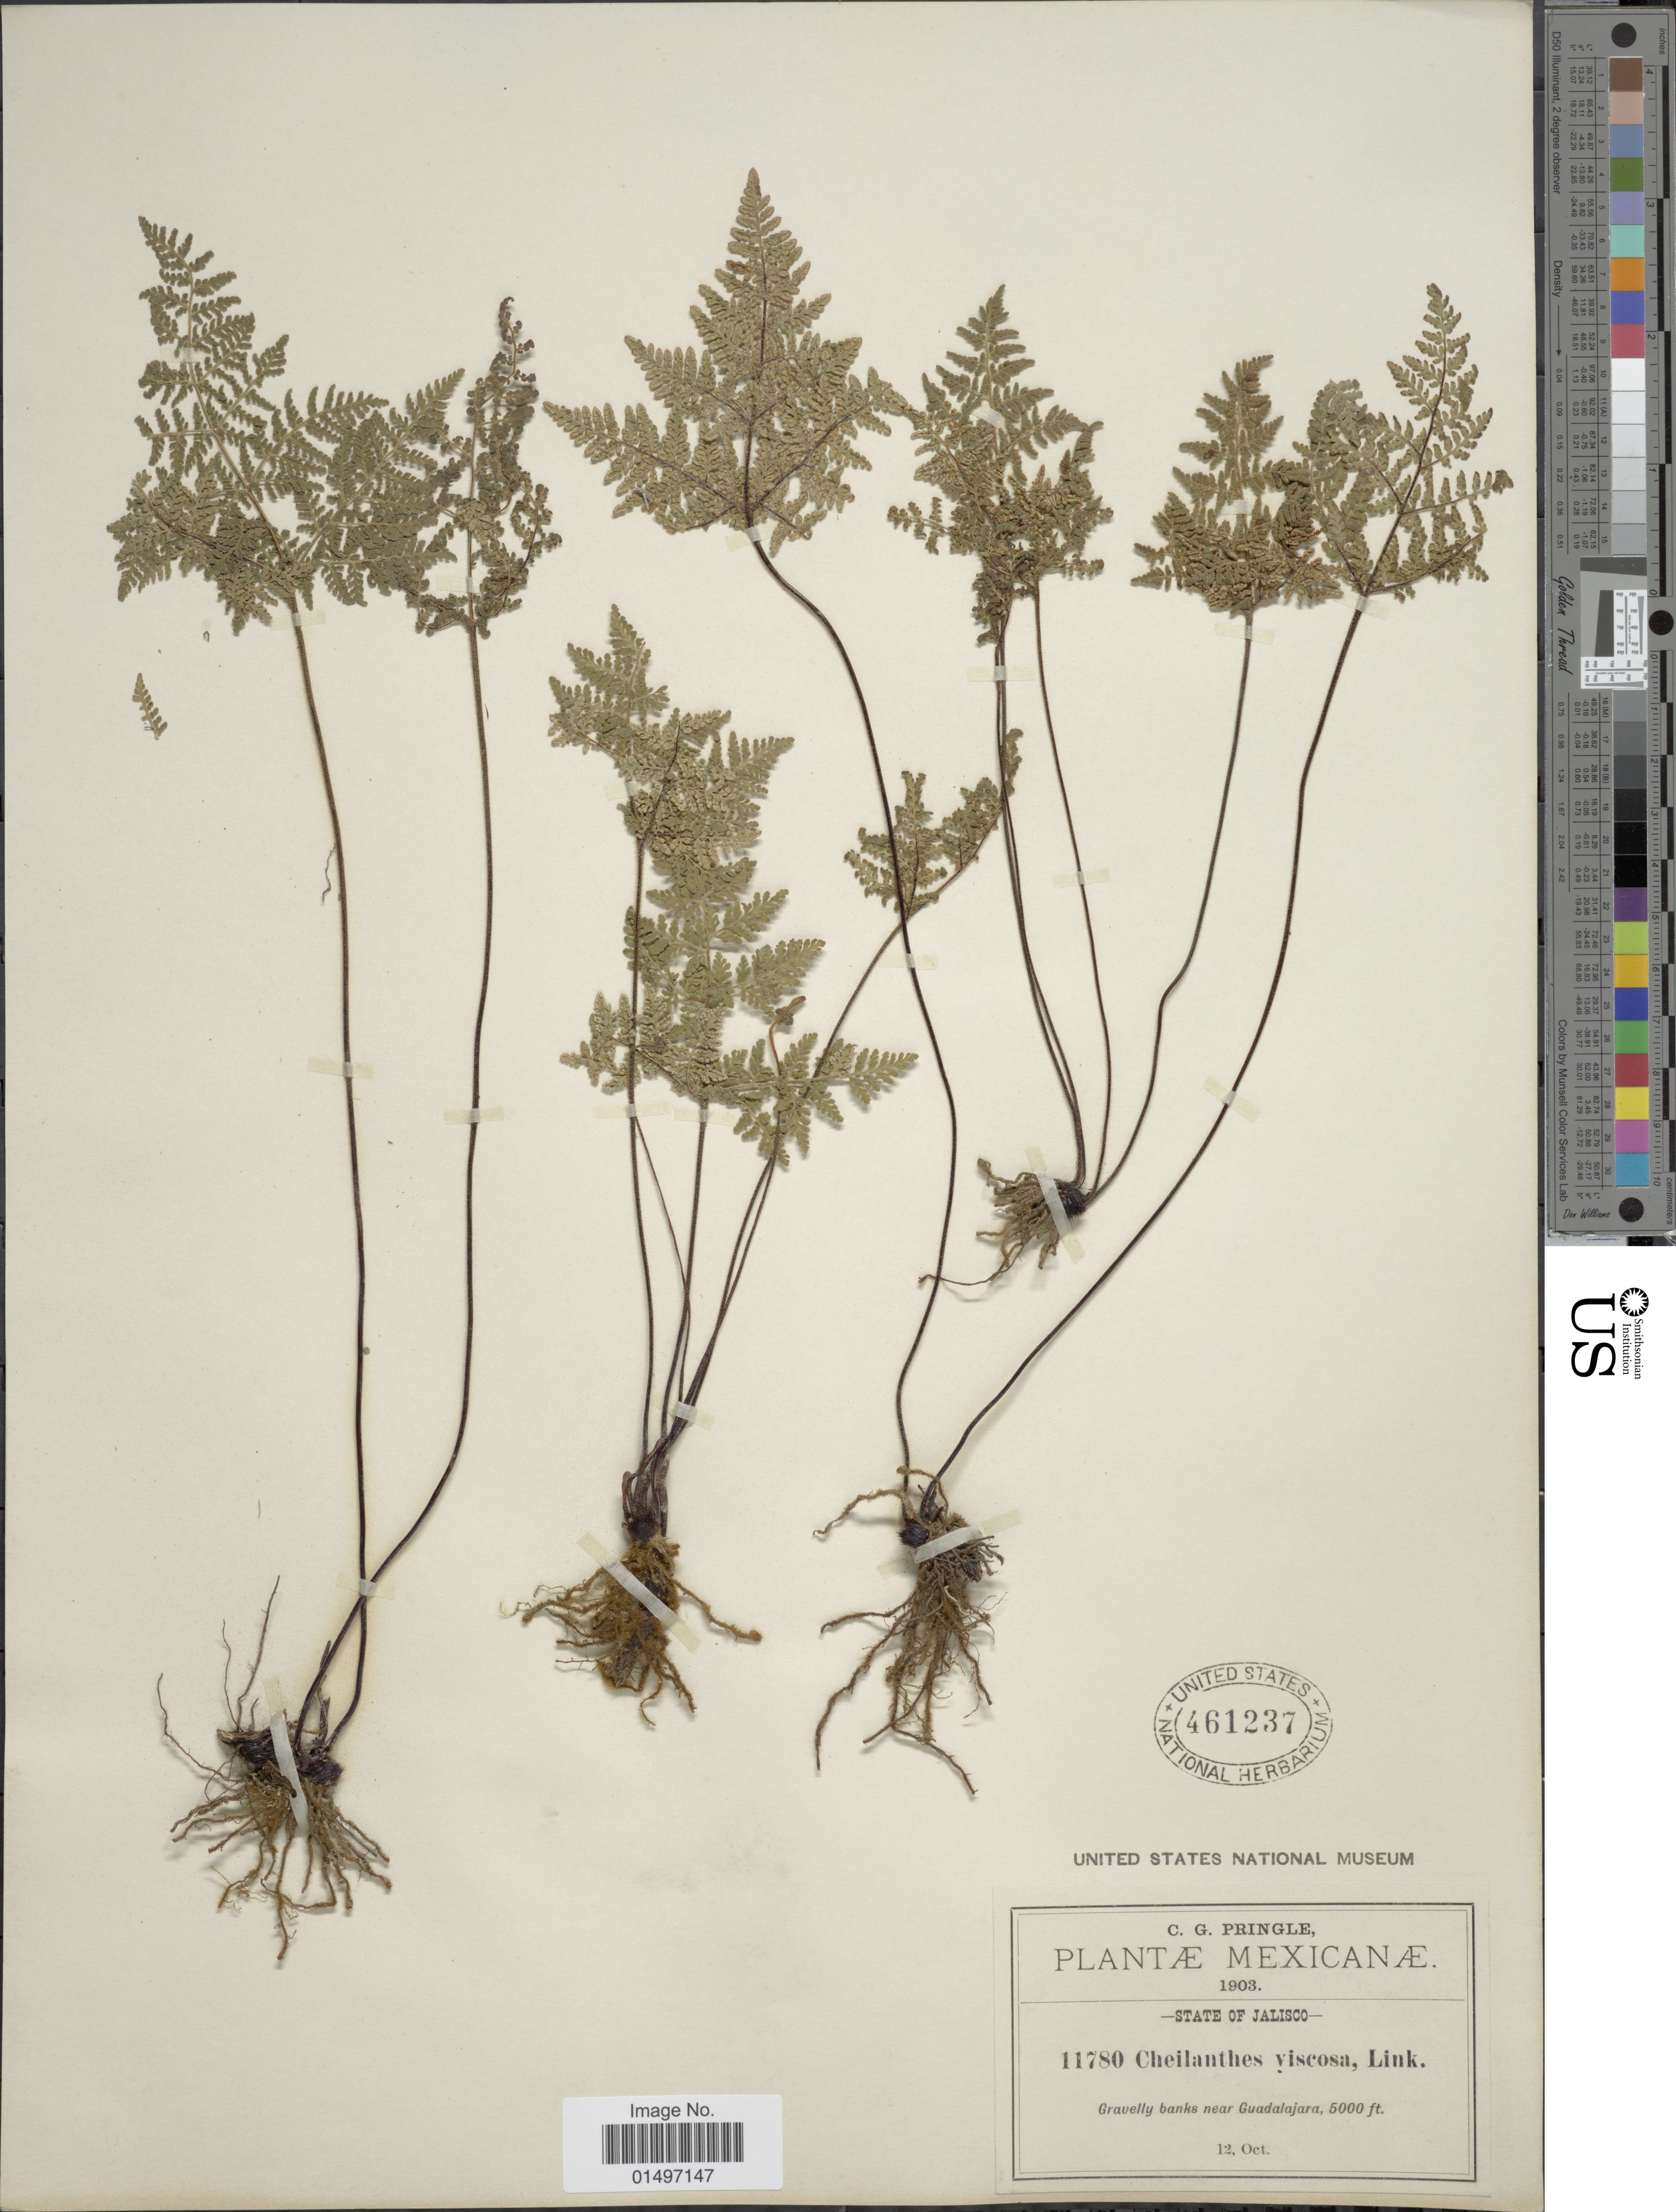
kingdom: Plantae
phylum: Tracheophyta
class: Polypodiopsida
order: Polypodiales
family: Pteridaceae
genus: Gaga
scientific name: Gaga kaulfussii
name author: (Kunze) Fay W. Li & Windham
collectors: C. G. Pringle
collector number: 11780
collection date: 1903-10-12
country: Mexico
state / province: Jalisco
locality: Mexicanae, Garvelly banks near Guadalajara.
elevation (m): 1524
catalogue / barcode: US 461237